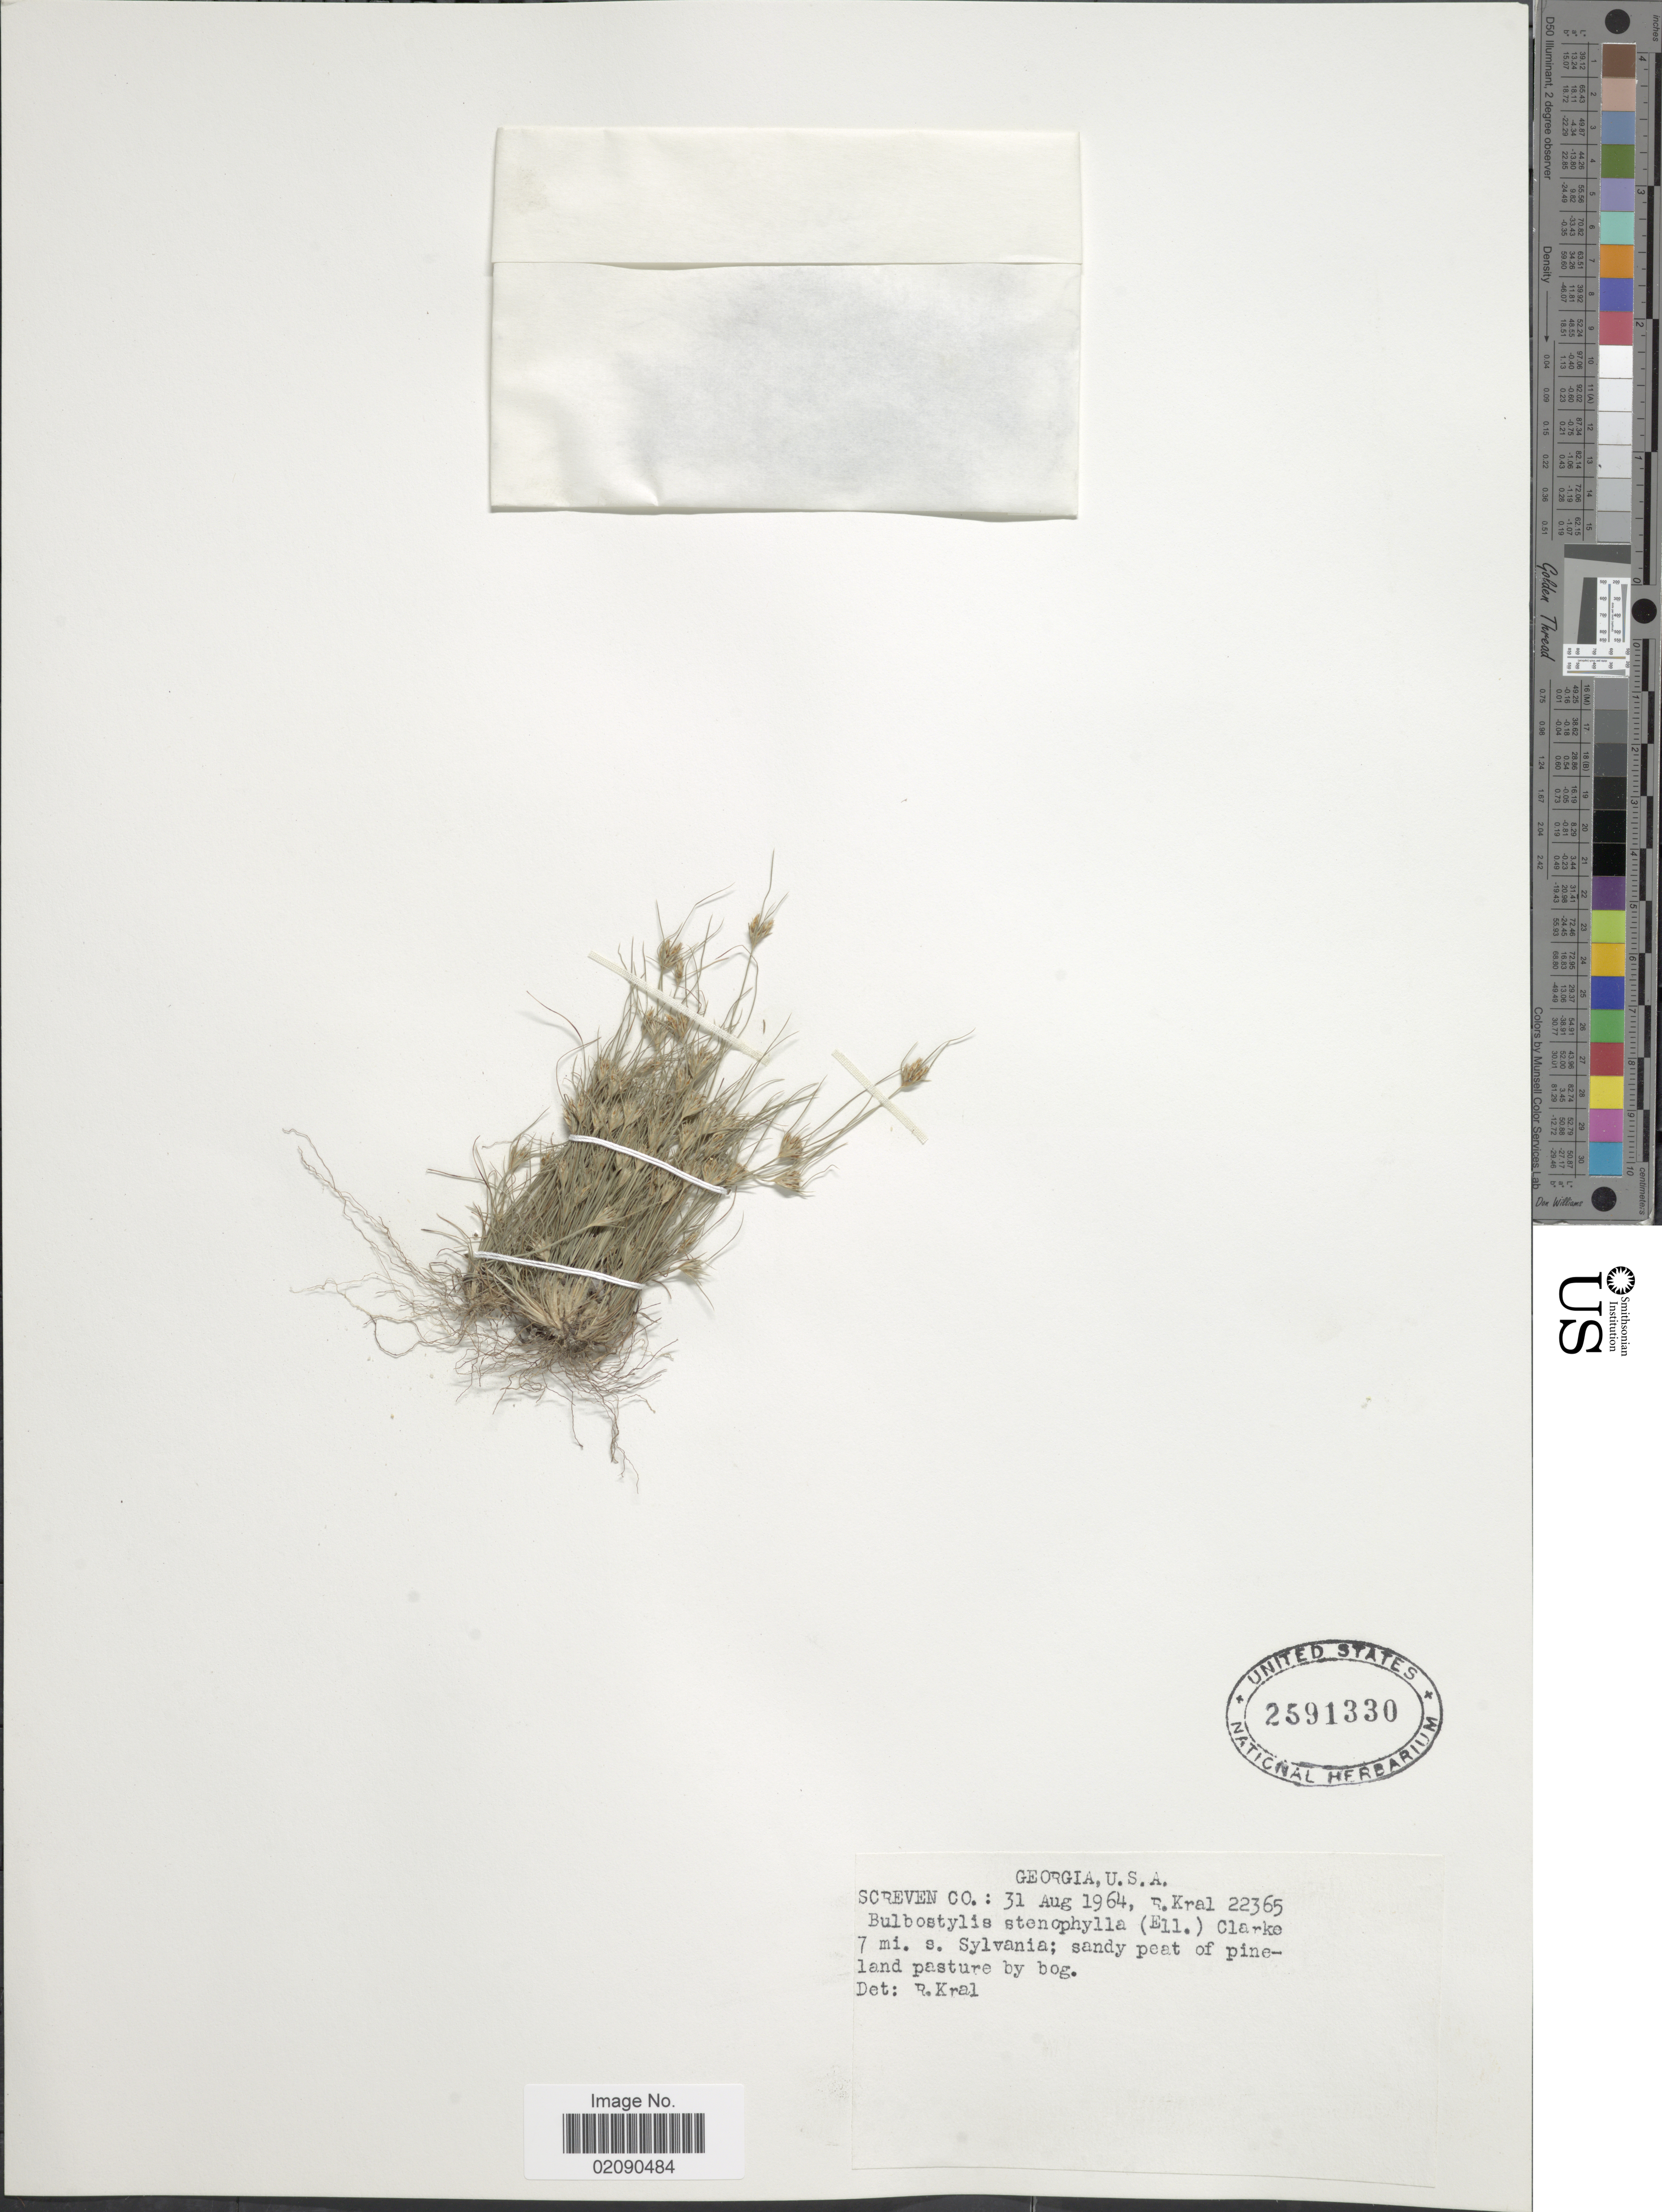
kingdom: Plantae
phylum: Tracheophyta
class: Liliopsida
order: Poales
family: Cyperaceae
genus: Bulbostylis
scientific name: Bulbostylis stenophylla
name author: (Elliott) C.B. Clarke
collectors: R. Kral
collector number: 22365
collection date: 1964-08-31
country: United States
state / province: Georgia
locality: Screven Co; 7 mi s. Sylvania; andy peat of pineland pasture by bog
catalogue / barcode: US 2591330